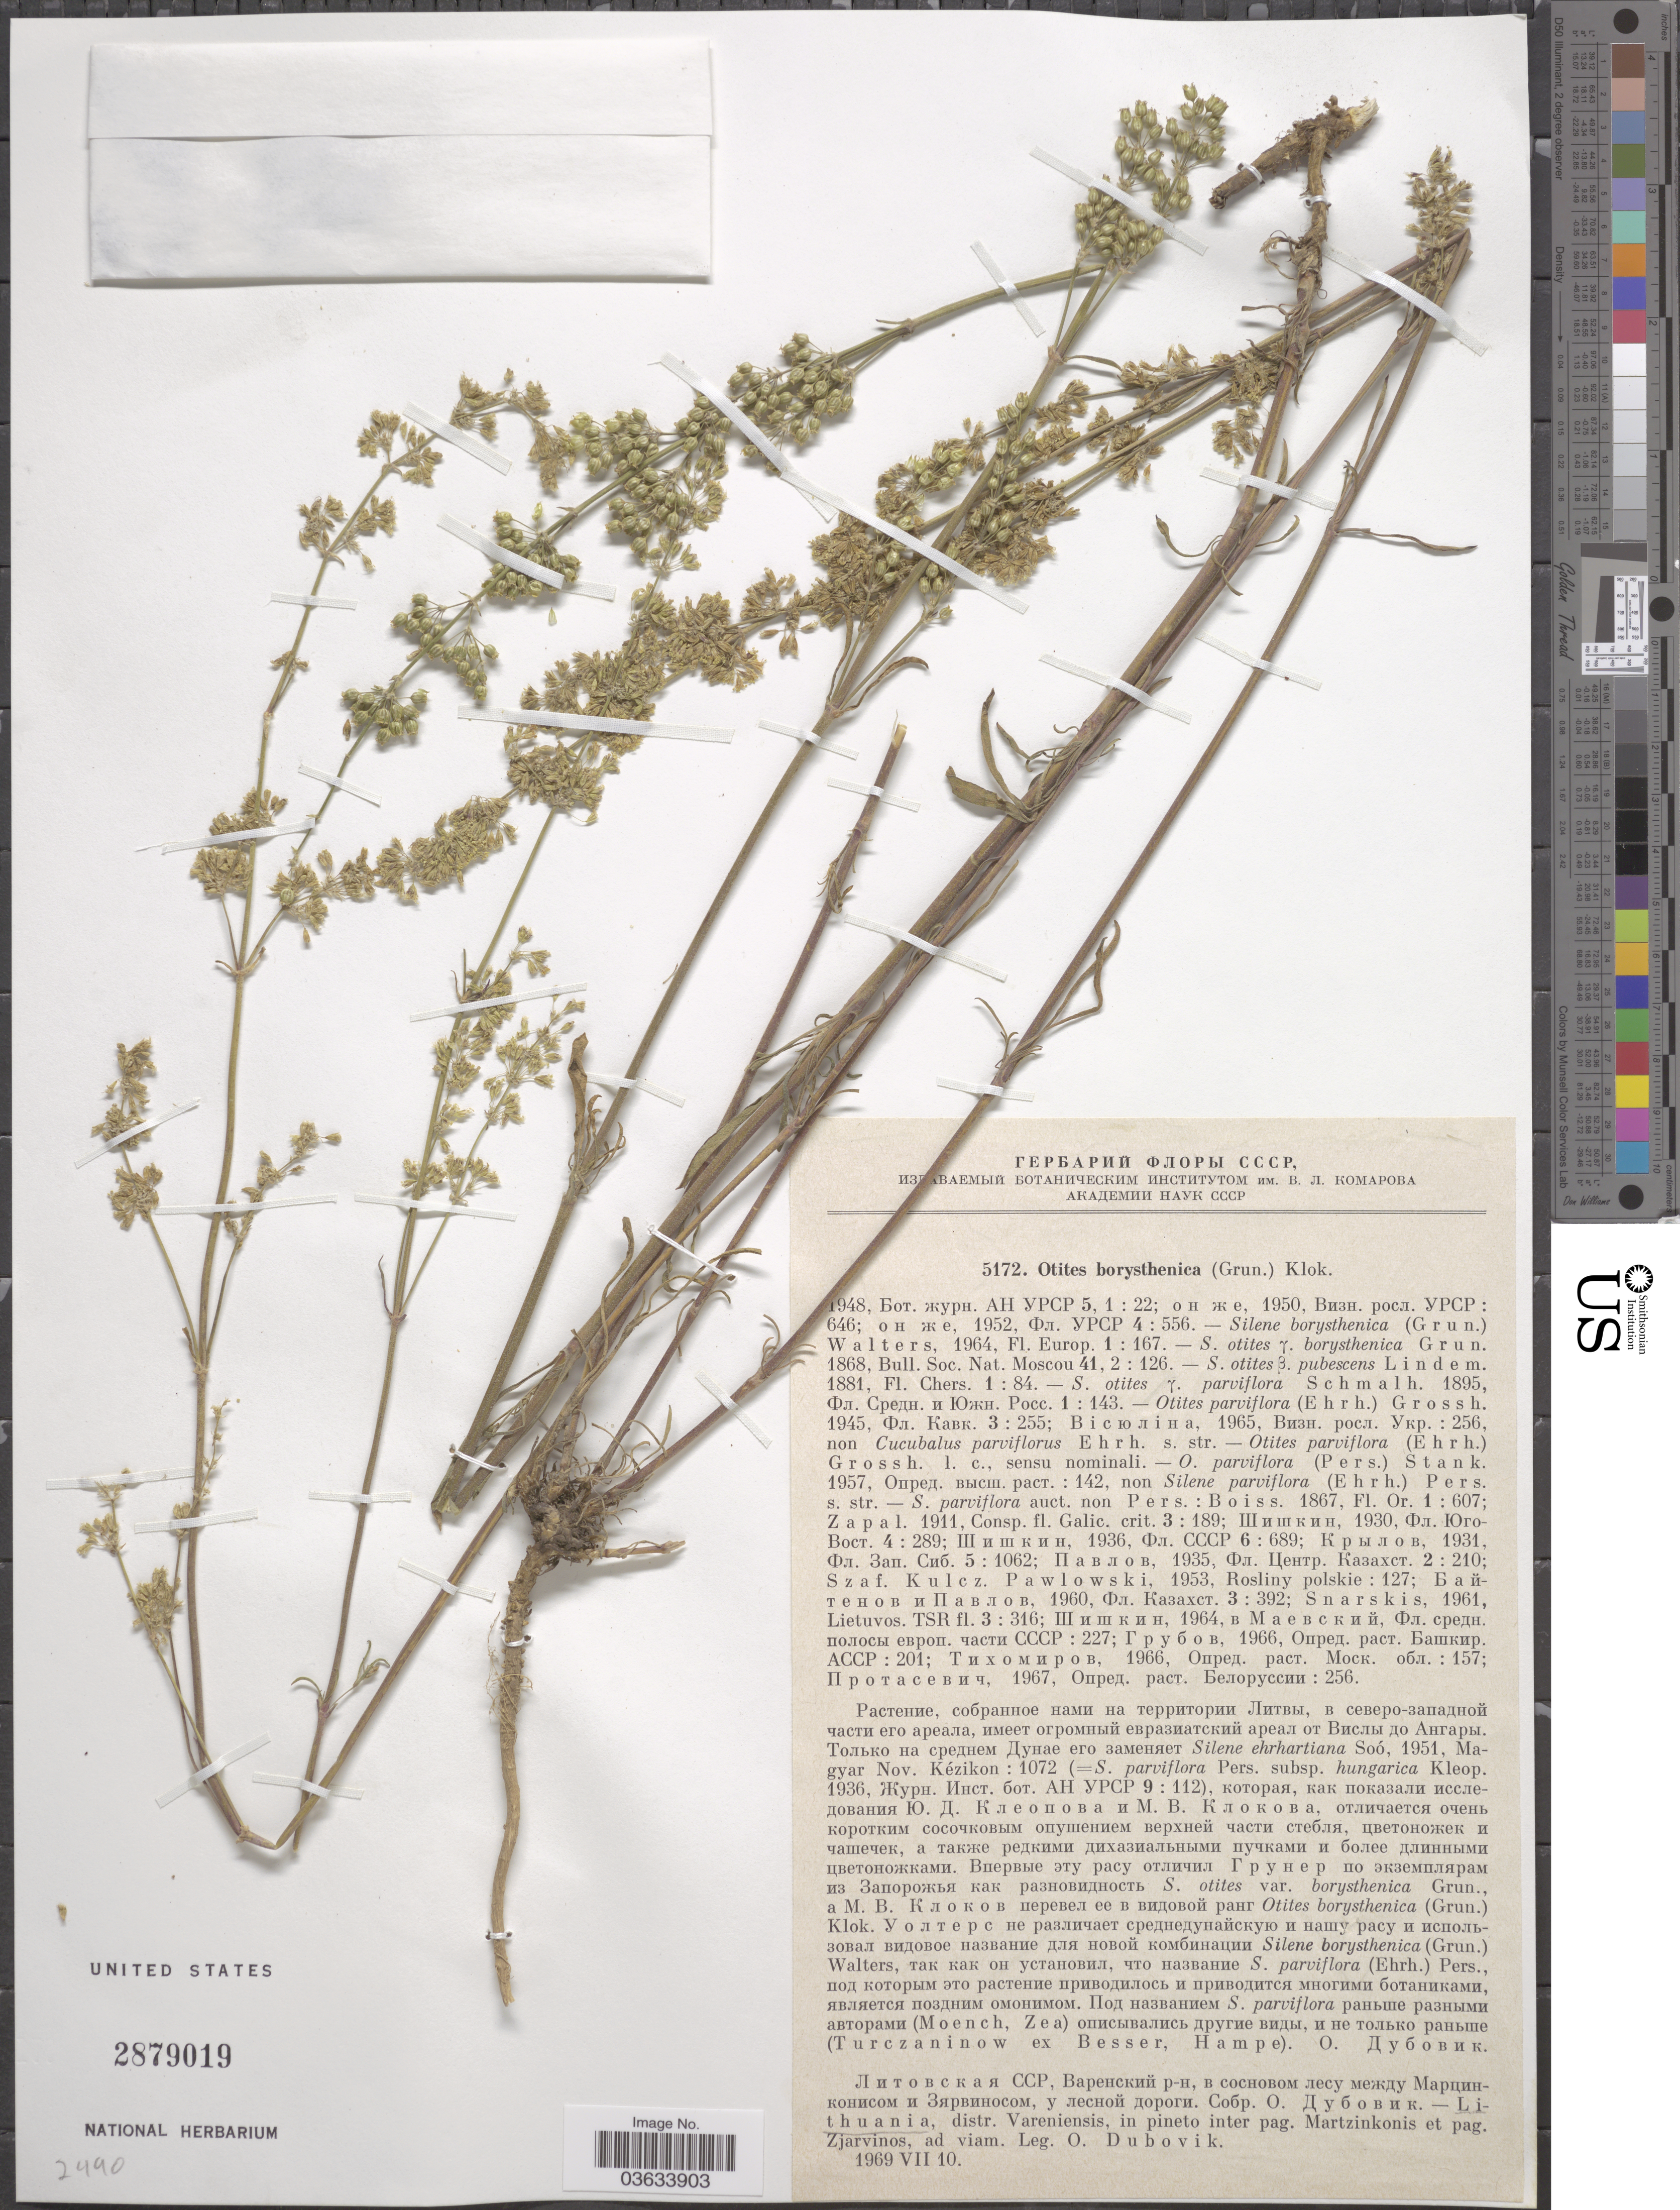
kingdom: Plantae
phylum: Tracheophyta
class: Magnoliopsida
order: Caryophyllales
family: Caryophyllaceae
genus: Silene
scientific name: Silene borysthenica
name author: (Gruner) Walters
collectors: O. Dubovik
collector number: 5172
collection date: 1969-07-10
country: Lithuania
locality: Distr. Vareniensis, in pineto inter pag. Martzinkonis et pag. Zjarvinos, ad viam.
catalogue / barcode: US 2879019